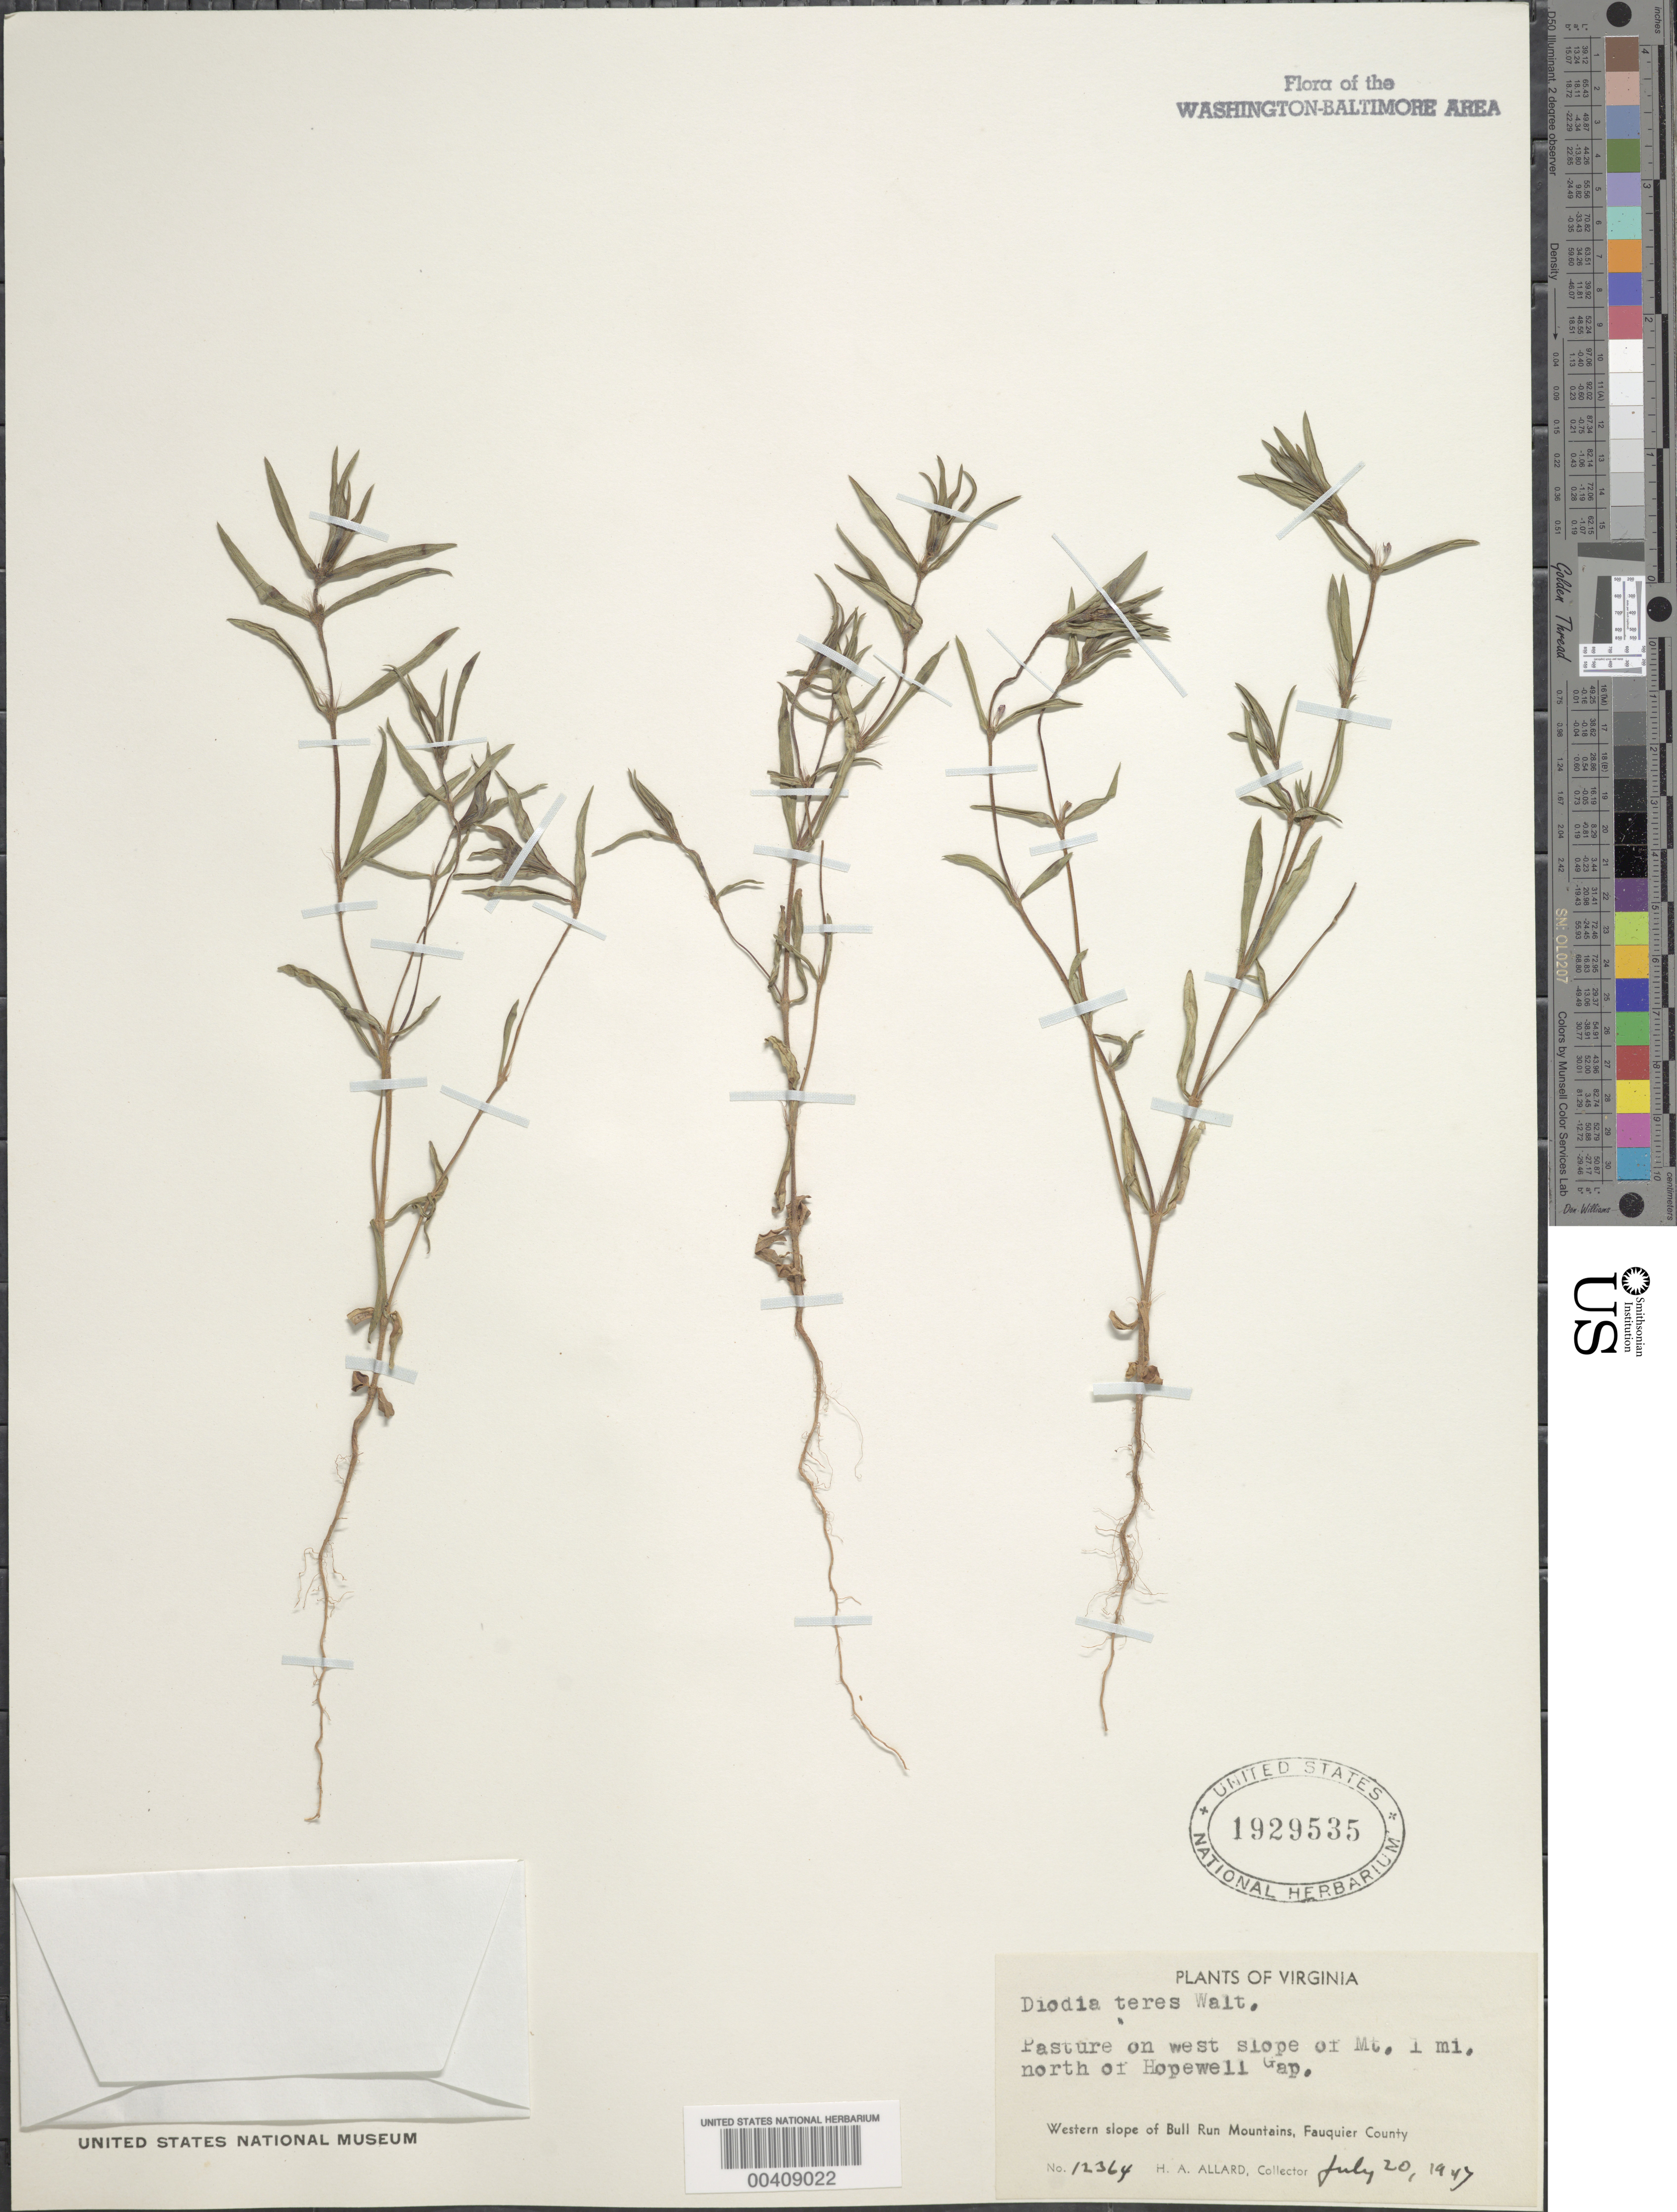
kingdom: Plantae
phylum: Tracheophyta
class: Magnoliopsida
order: Gentianales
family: Rubiaceae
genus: Diodia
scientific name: Diodia teres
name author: Walter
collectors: H. A. Allard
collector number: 12364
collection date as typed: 20 Jul 1947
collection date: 1947-07-20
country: United States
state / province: Virginia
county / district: Fauquier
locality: Hopewell Gap, west slope of Bull Run Mts.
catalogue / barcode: US 1929535